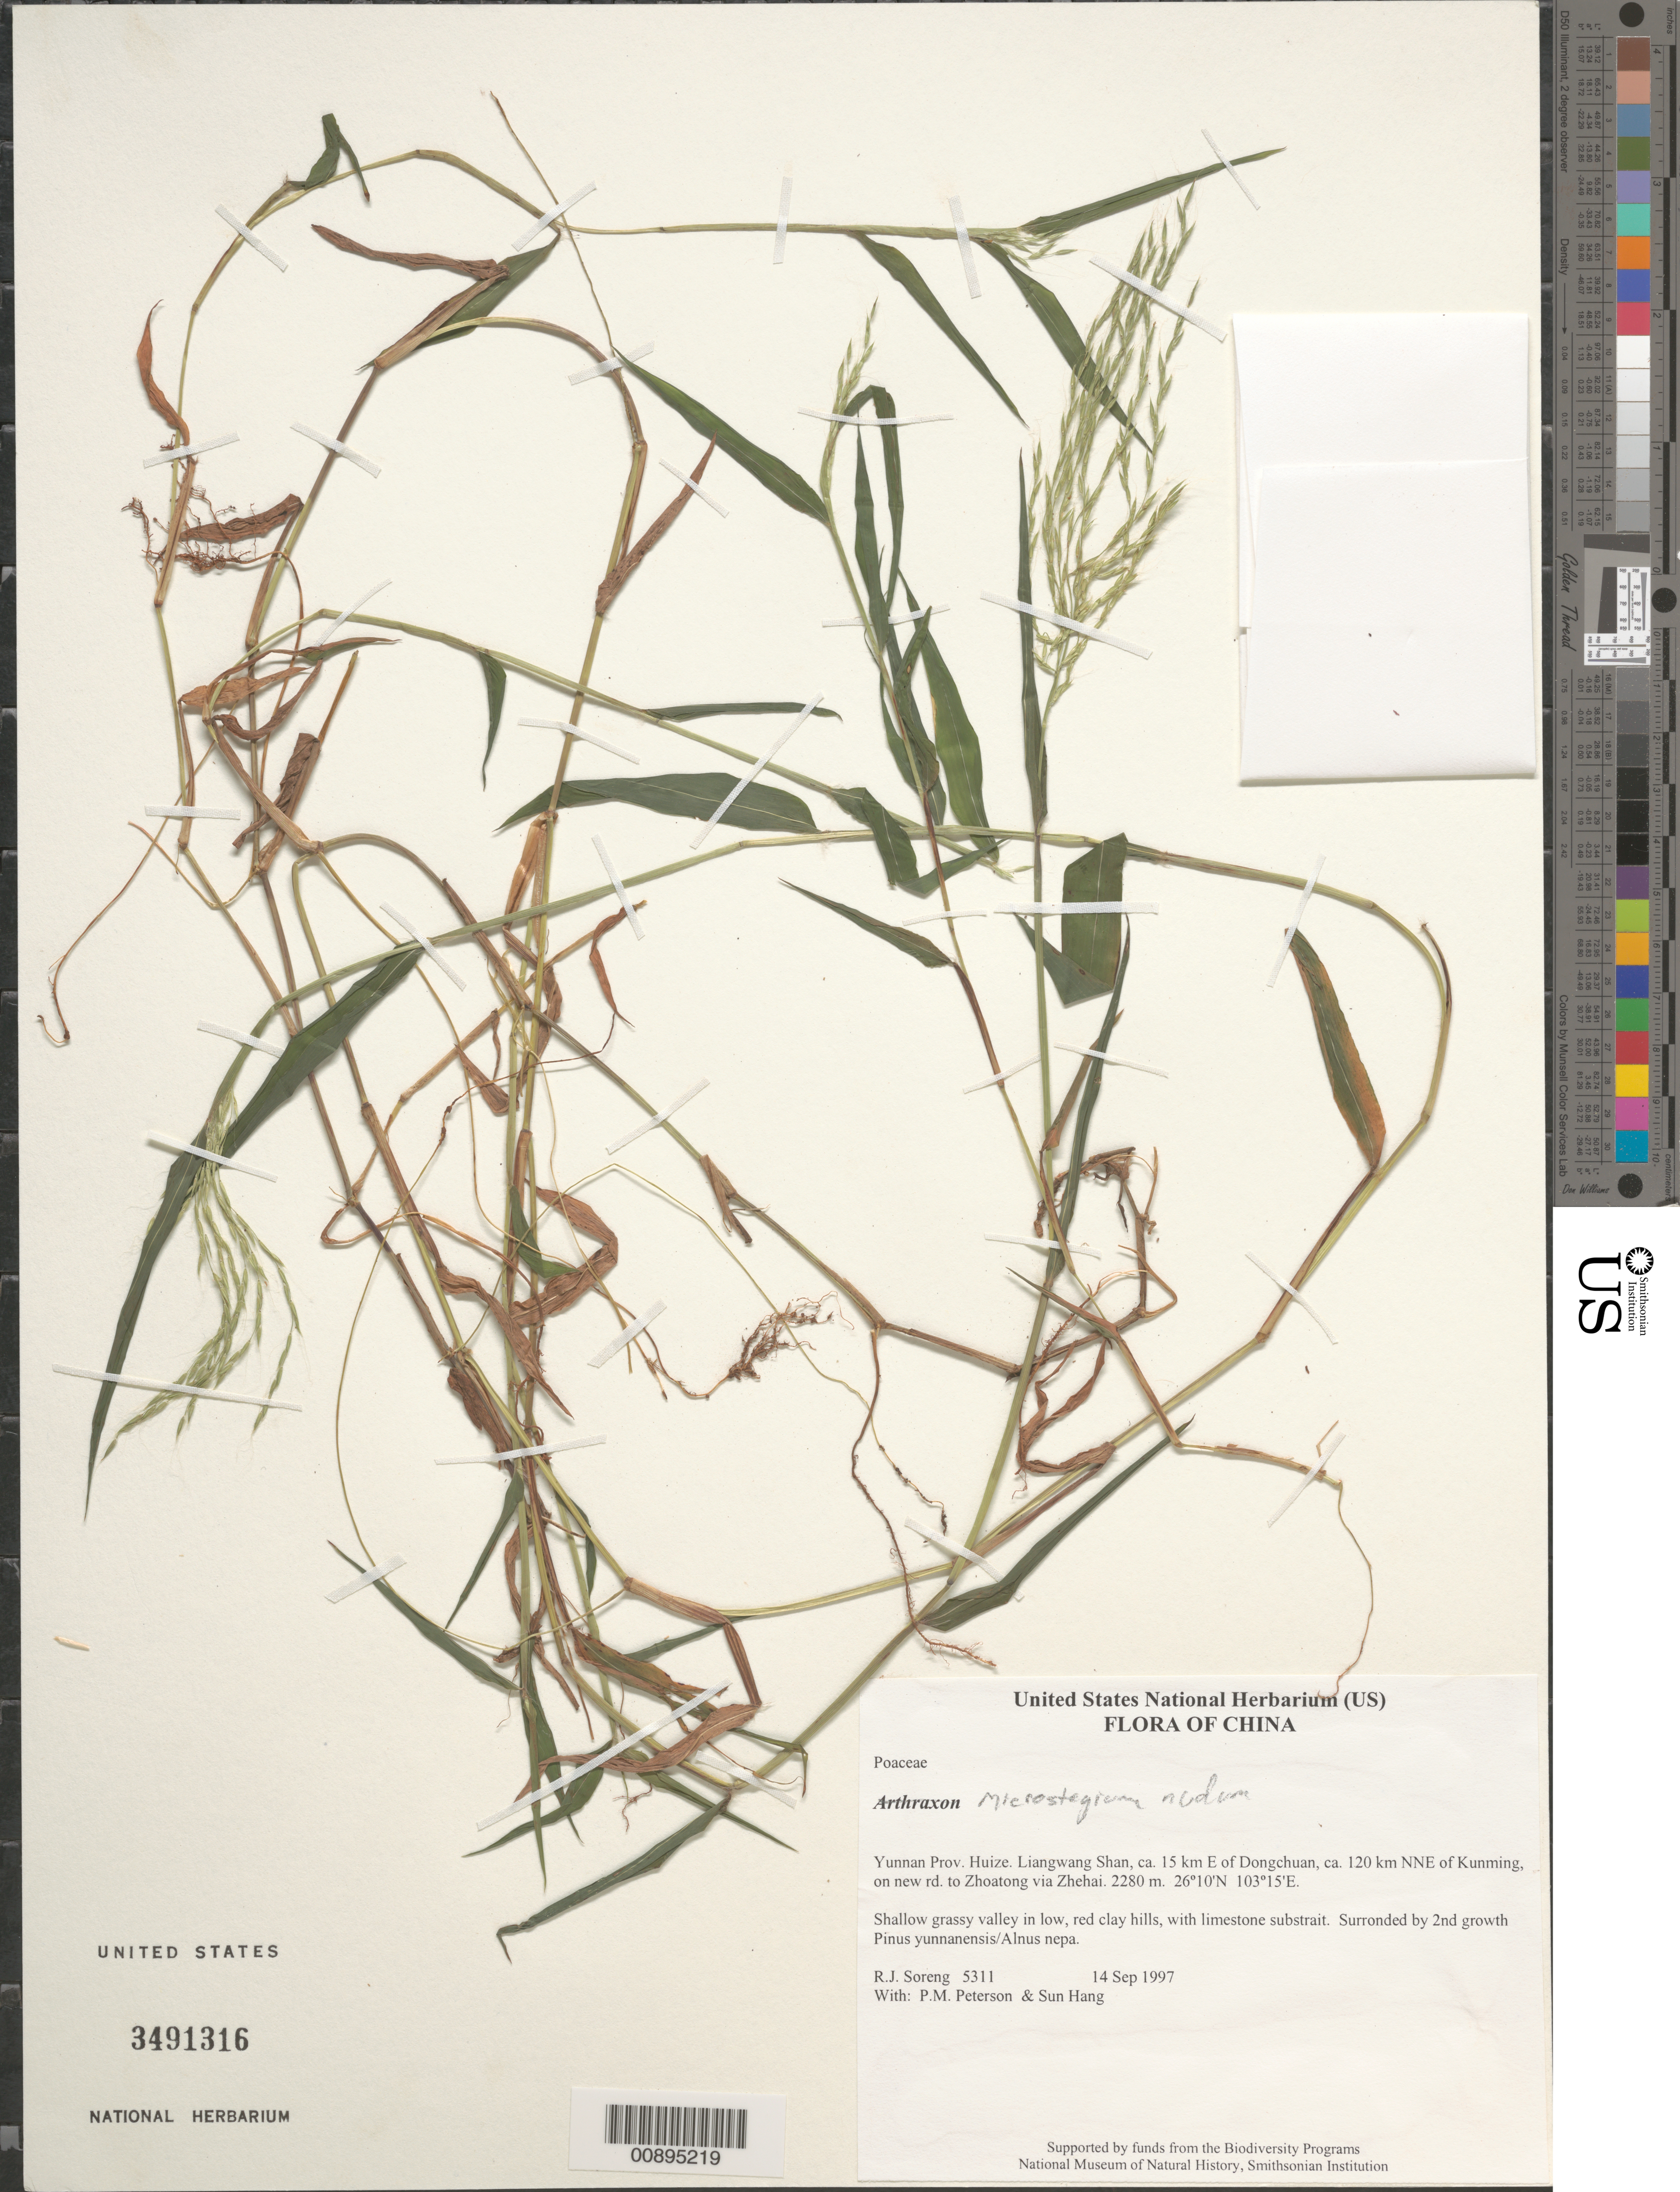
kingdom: Plantae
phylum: Tracheophyta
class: Liliopsida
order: Poales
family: Poaceae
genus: Microstegium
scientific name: Microstegium nudum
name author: (Trin.) A. Camus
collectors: R. J. Soreng, P. M. Peterson & Sun Hang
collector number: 5311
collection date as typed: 14 Sep 1997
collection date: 1997-09-14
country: China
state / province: Yunnan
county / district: Huize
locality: Liangwang Shan, ca. 15 km E of Dongchuan, ca. 120 km NNE of Kunming, on new rd. to Zhoatong via Zhehai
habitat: Shallow grassy valley in low, red clay hills, with limestone substrait. Surronded by 2nd growth Pinus yunnanensis/Alnus nepa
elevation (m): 2280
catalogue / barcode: US 3491316